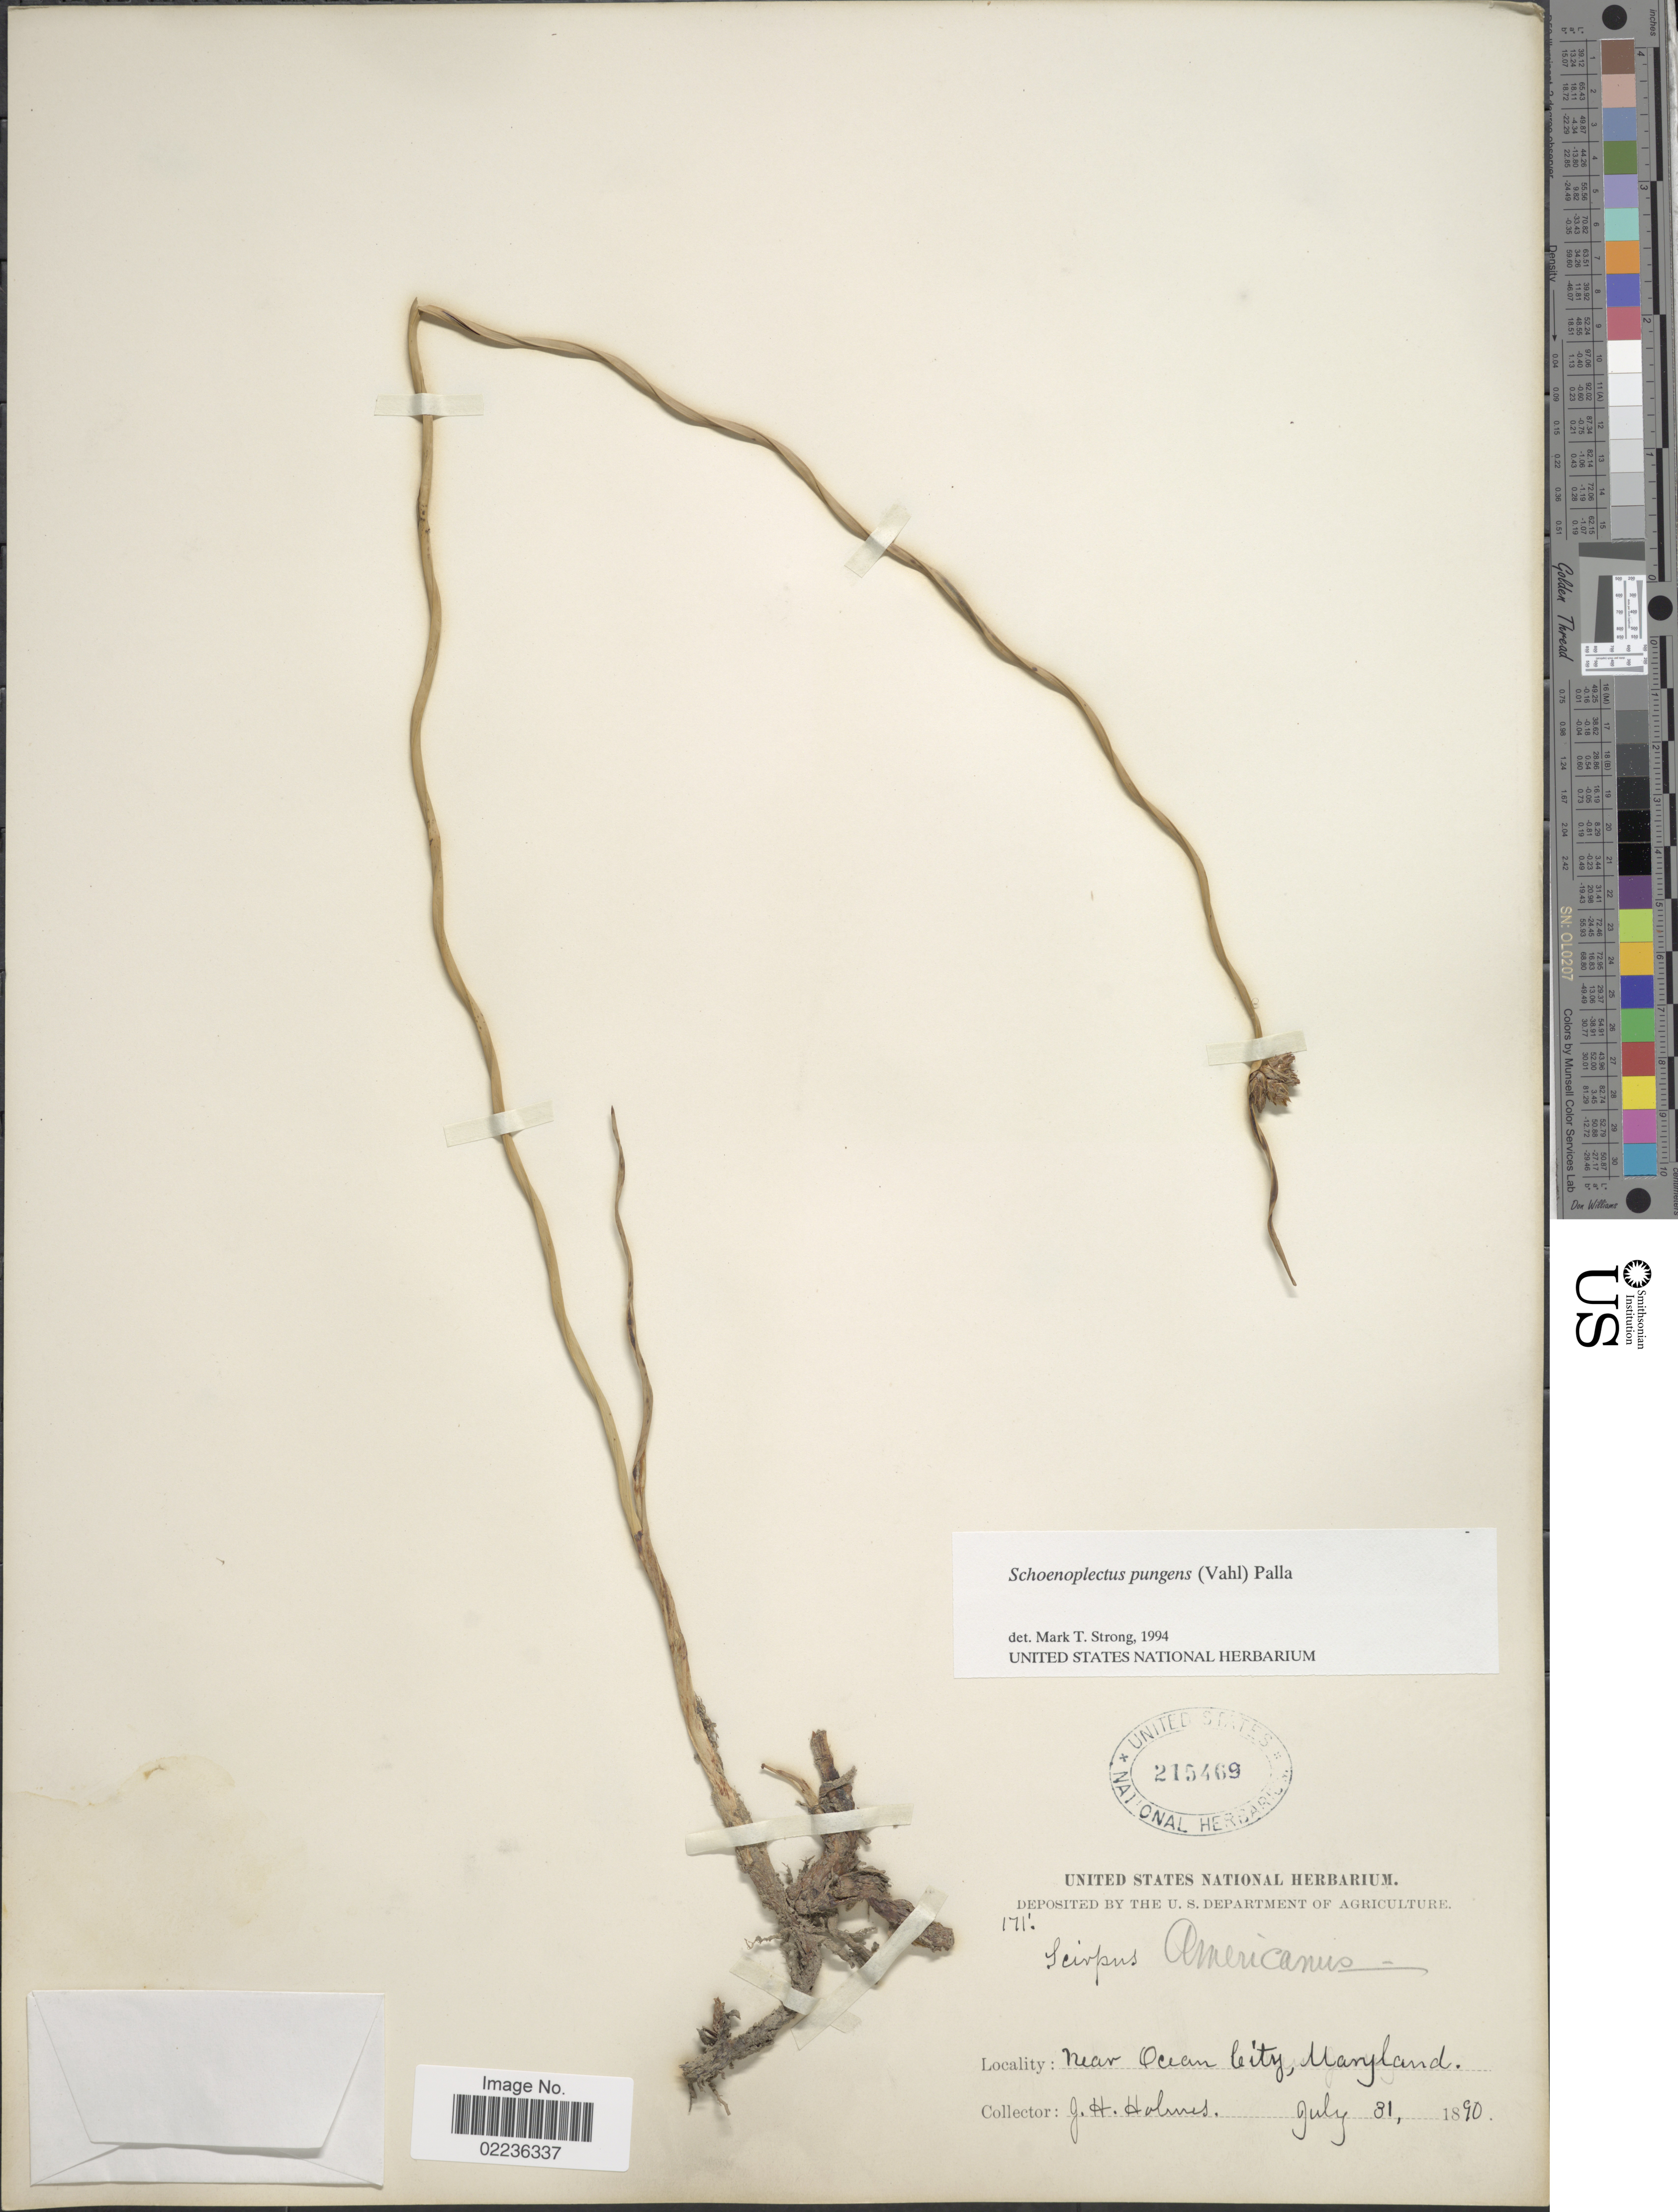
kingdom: Plantae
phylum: Tracheophyta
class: Liliopsida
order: Poales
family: Cyperaceae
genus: Schoenoplectus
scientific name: Schoenoplectus pungens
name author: (Vahl) Palla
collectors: J. Holmes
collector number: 171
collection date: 1890-07-31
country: United States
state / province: Maryland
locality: Near Ocean City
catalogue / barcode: US 215469